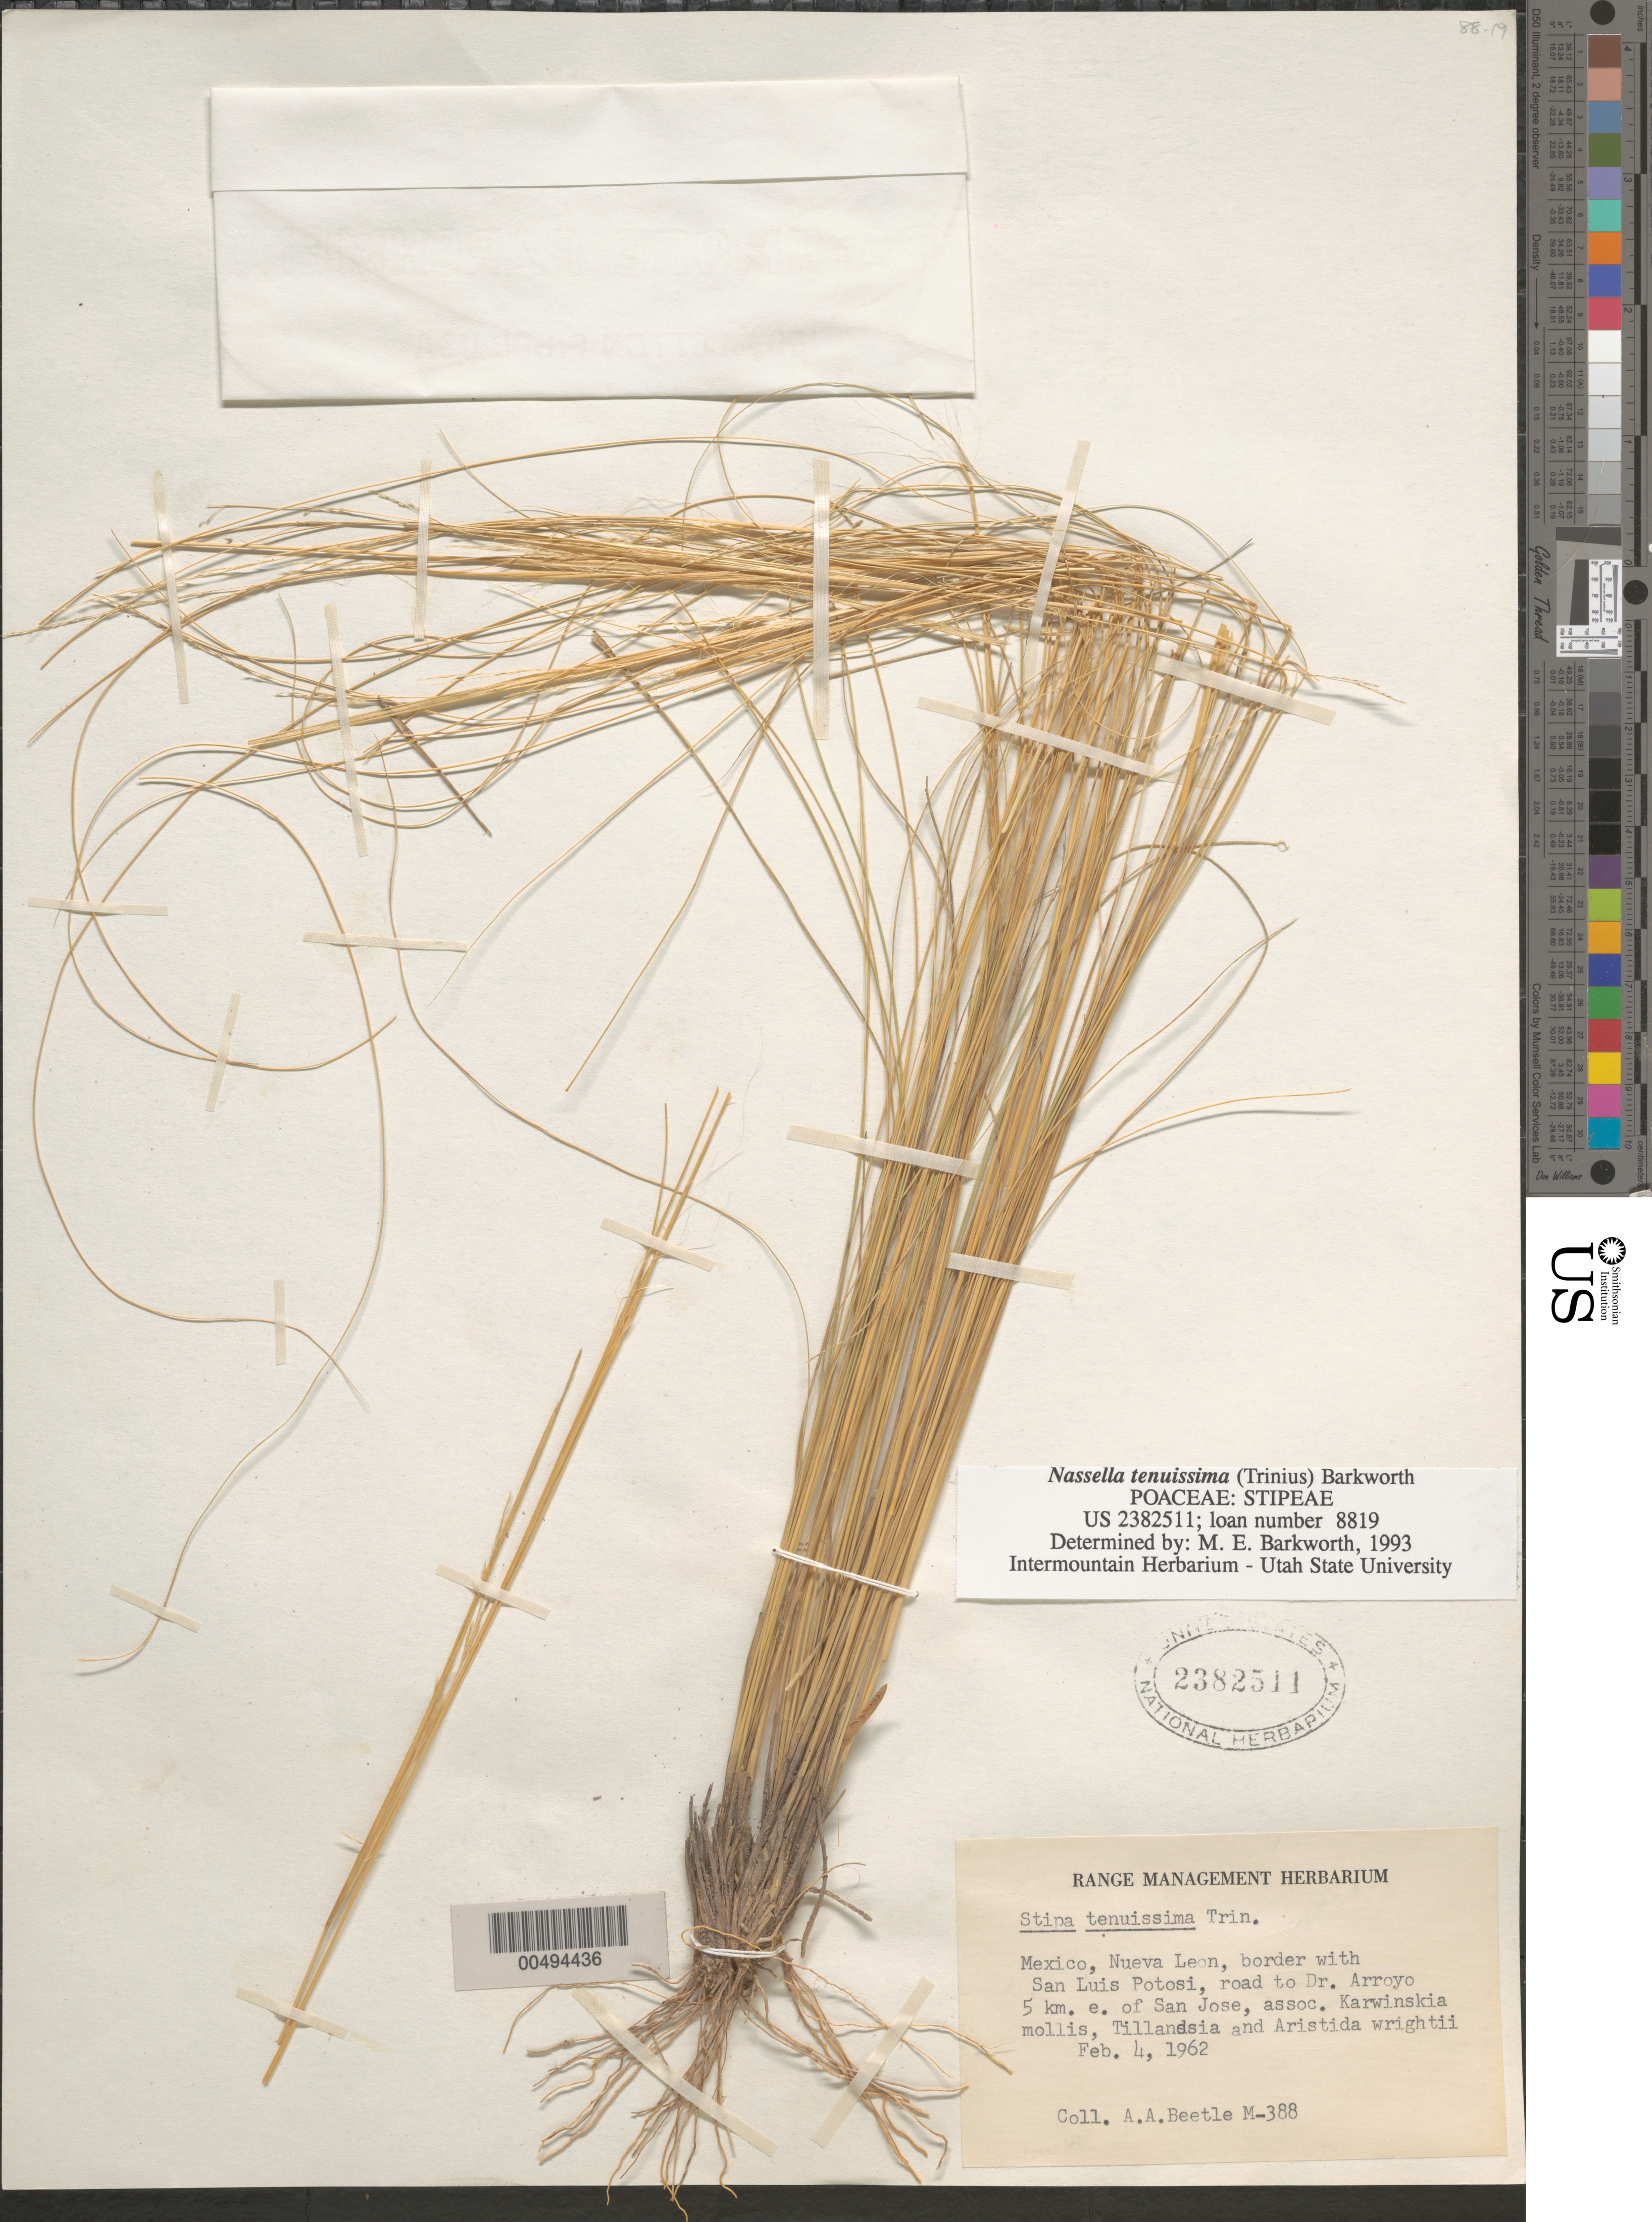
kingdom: Plantae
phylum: Tracheophyta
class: Liliopsida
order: Poales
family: Poaceae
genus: Nassella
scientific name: Nassella tenuissima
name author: (Trin.) Barkworth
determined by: Barkworth, M. E.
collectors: A. A. Beetle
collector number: M-388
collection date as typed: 4 Feb 1962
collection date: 1962-02-04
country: Mexico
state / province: Nuevo Leon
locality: Border with San Luis Potosi, rd to Dr. Arroyo 5 km E of San Jose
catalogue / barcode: US 2382511